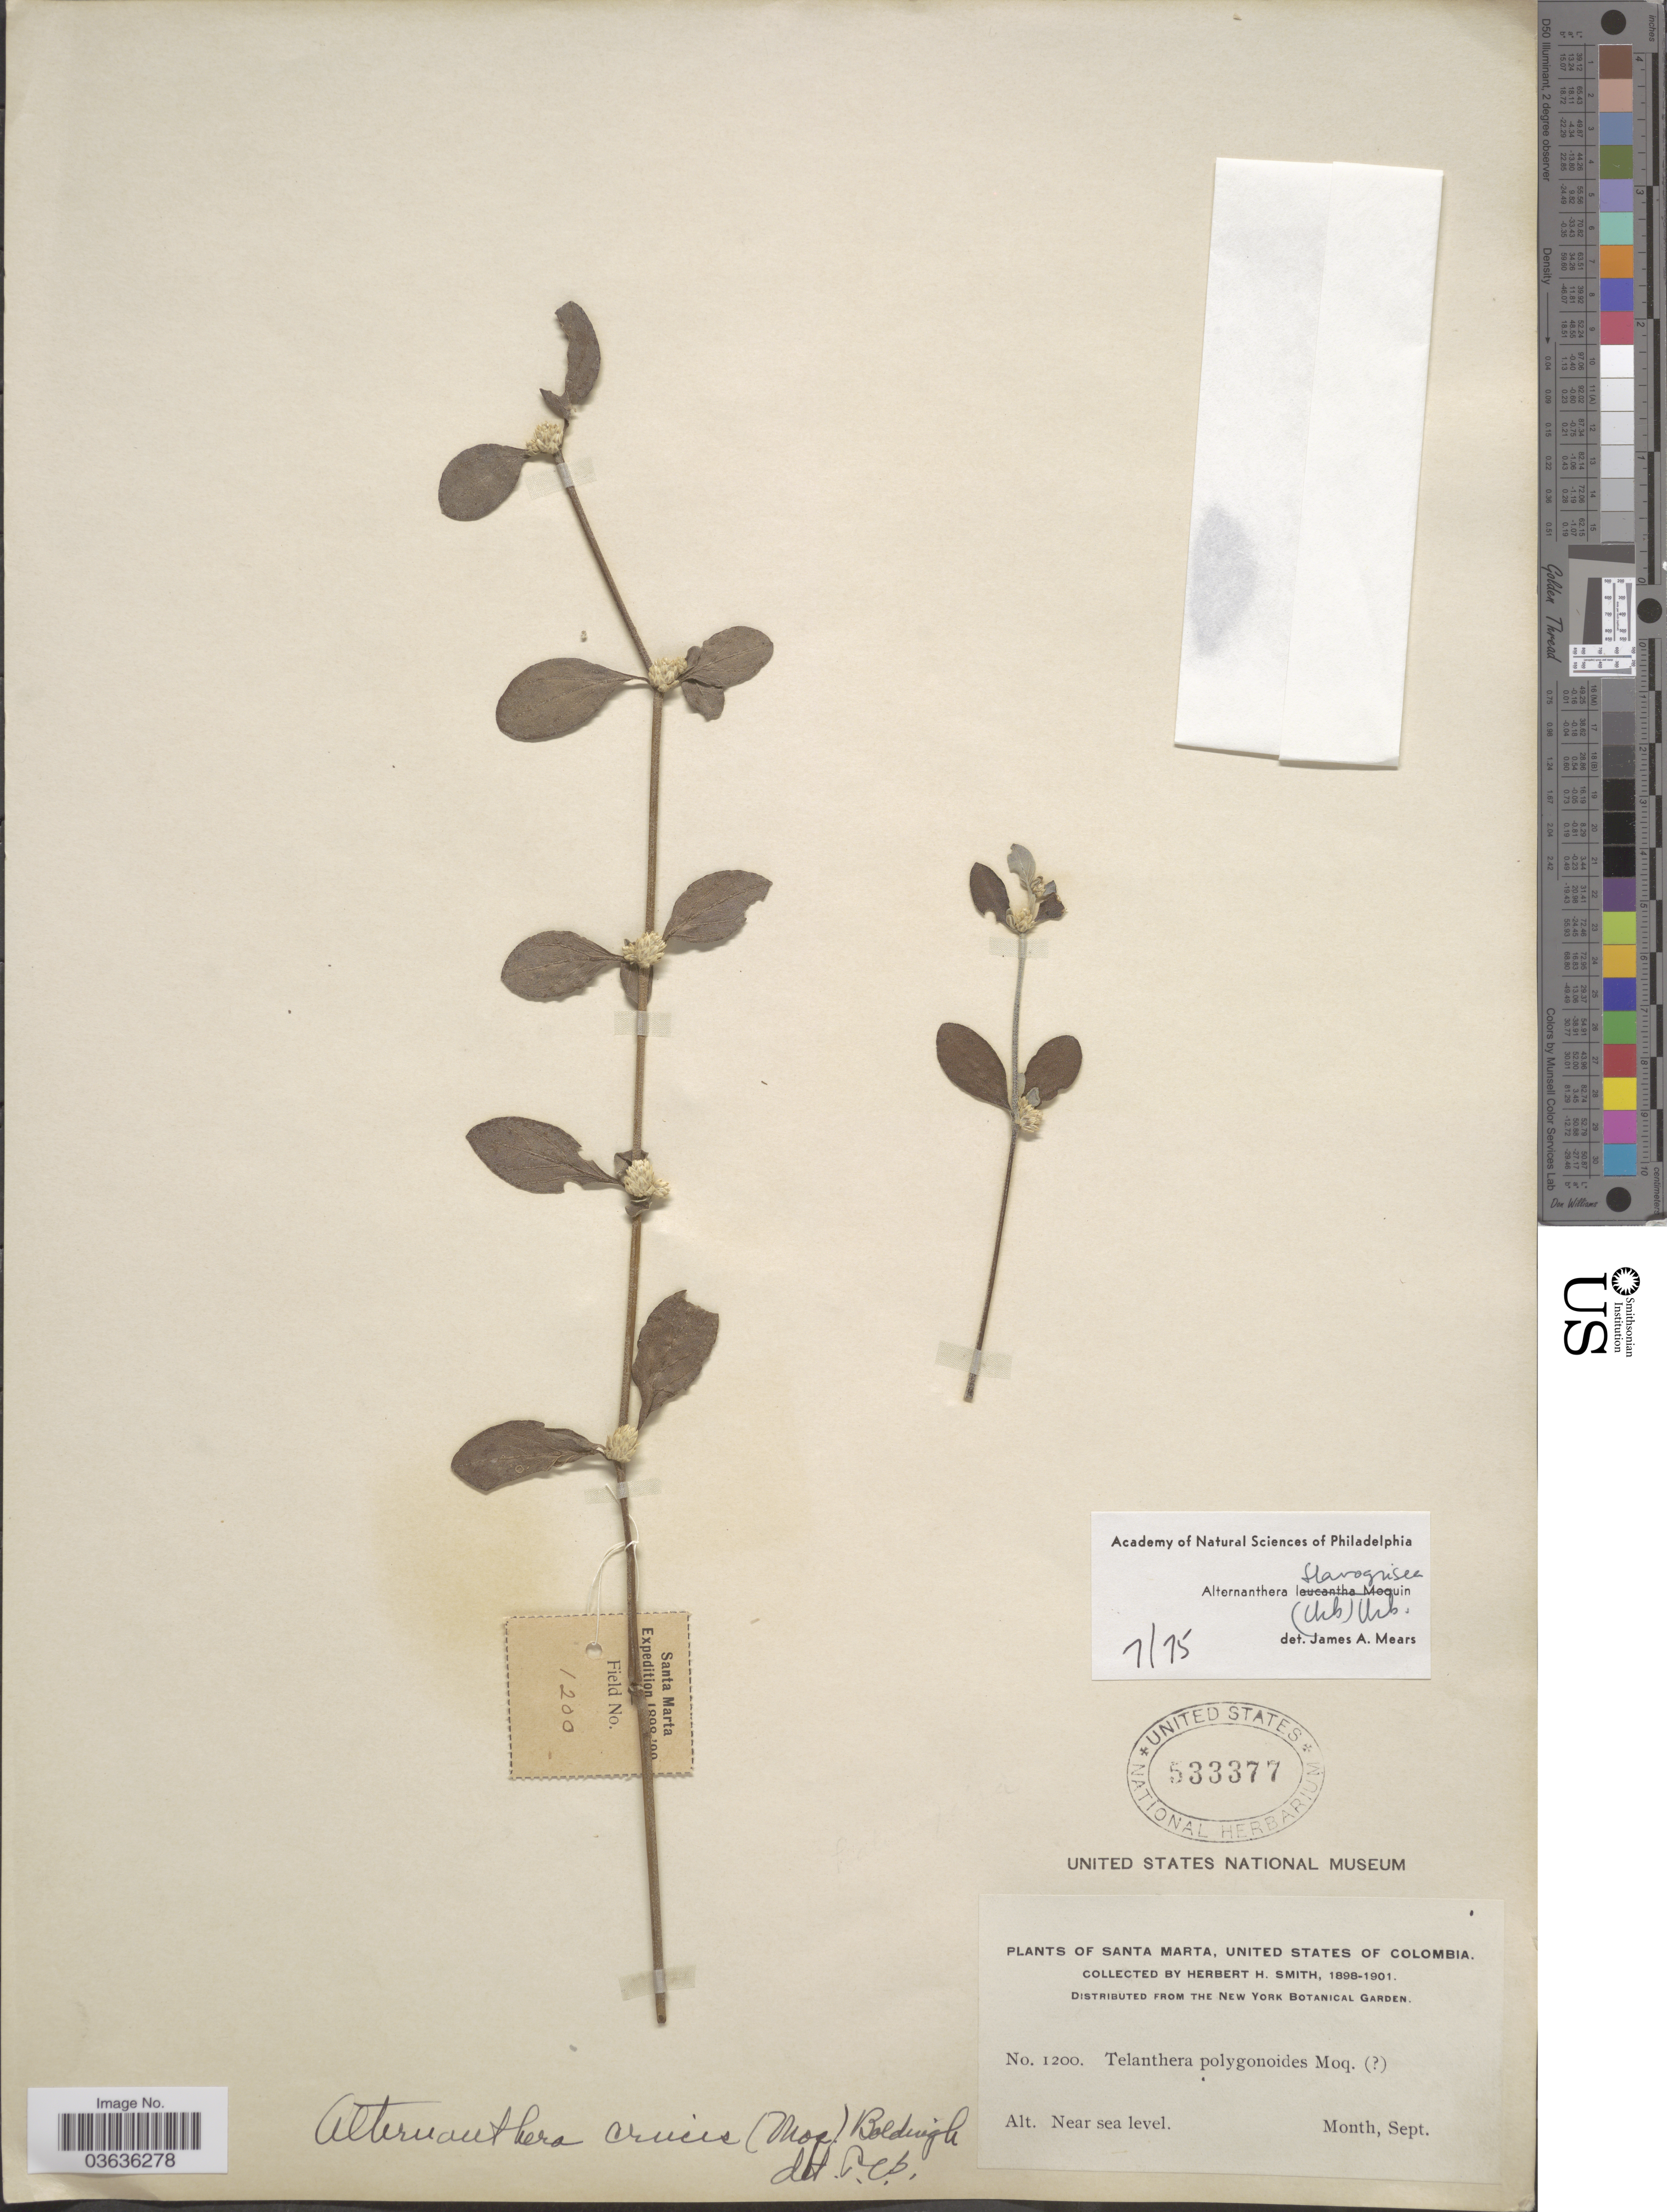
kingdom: Plantae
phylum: Tracheophyta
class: Magnoliopsida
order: Caryophyllales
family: Amaranthaceae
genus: Alternanthera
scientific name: Alternanthera flavogrisea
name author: Urb.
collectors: Herbert H. Smith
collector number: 1200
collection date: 1898-09/1901-09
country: Colombia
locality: Santa Marta, United States of Colombia.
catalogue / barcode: US 533377